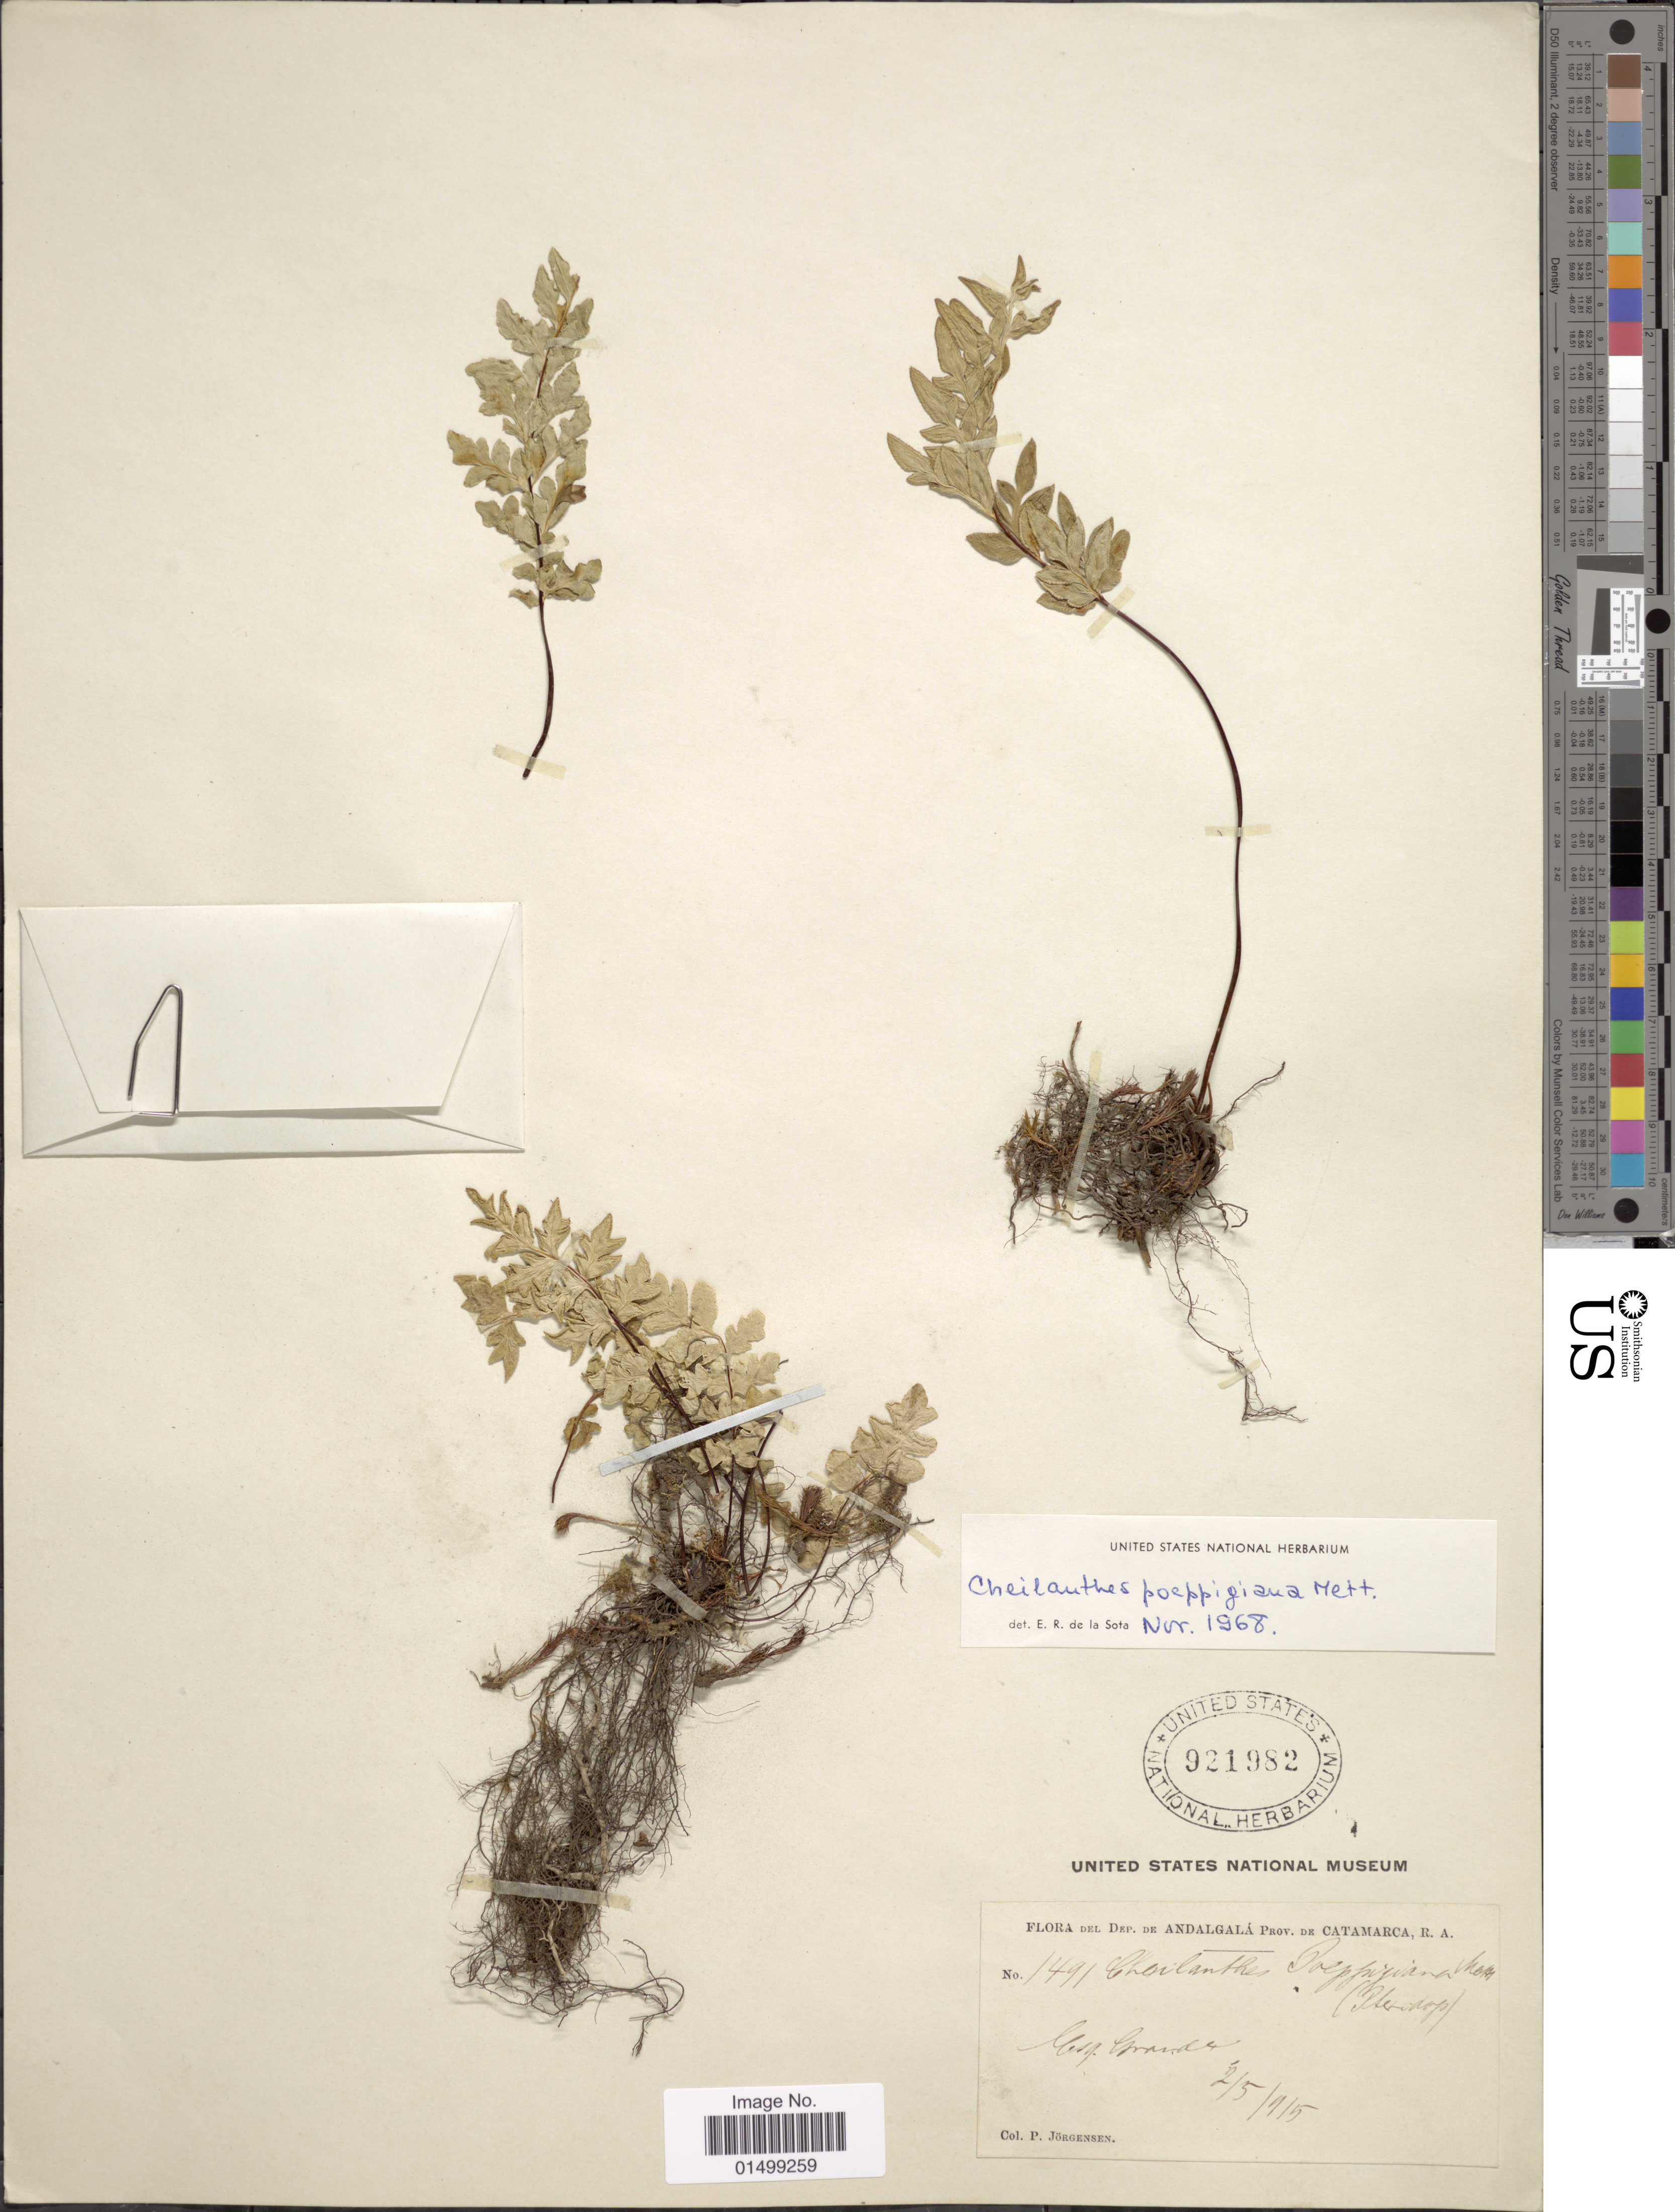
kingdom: Plantae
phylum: Tracheophyta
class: Polypodiopsida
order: Polypodiales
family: Pteridaceae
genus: Cheilanthes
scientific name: Cheilanthes poeppigiana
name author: Mett. ex Kuhn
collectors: P. Jörgensen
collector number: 1491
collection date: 1915-05-02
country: Argentina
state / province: Catamarca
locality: Dep. de Andalgala: Esq.Grande.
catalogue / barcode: US 921982